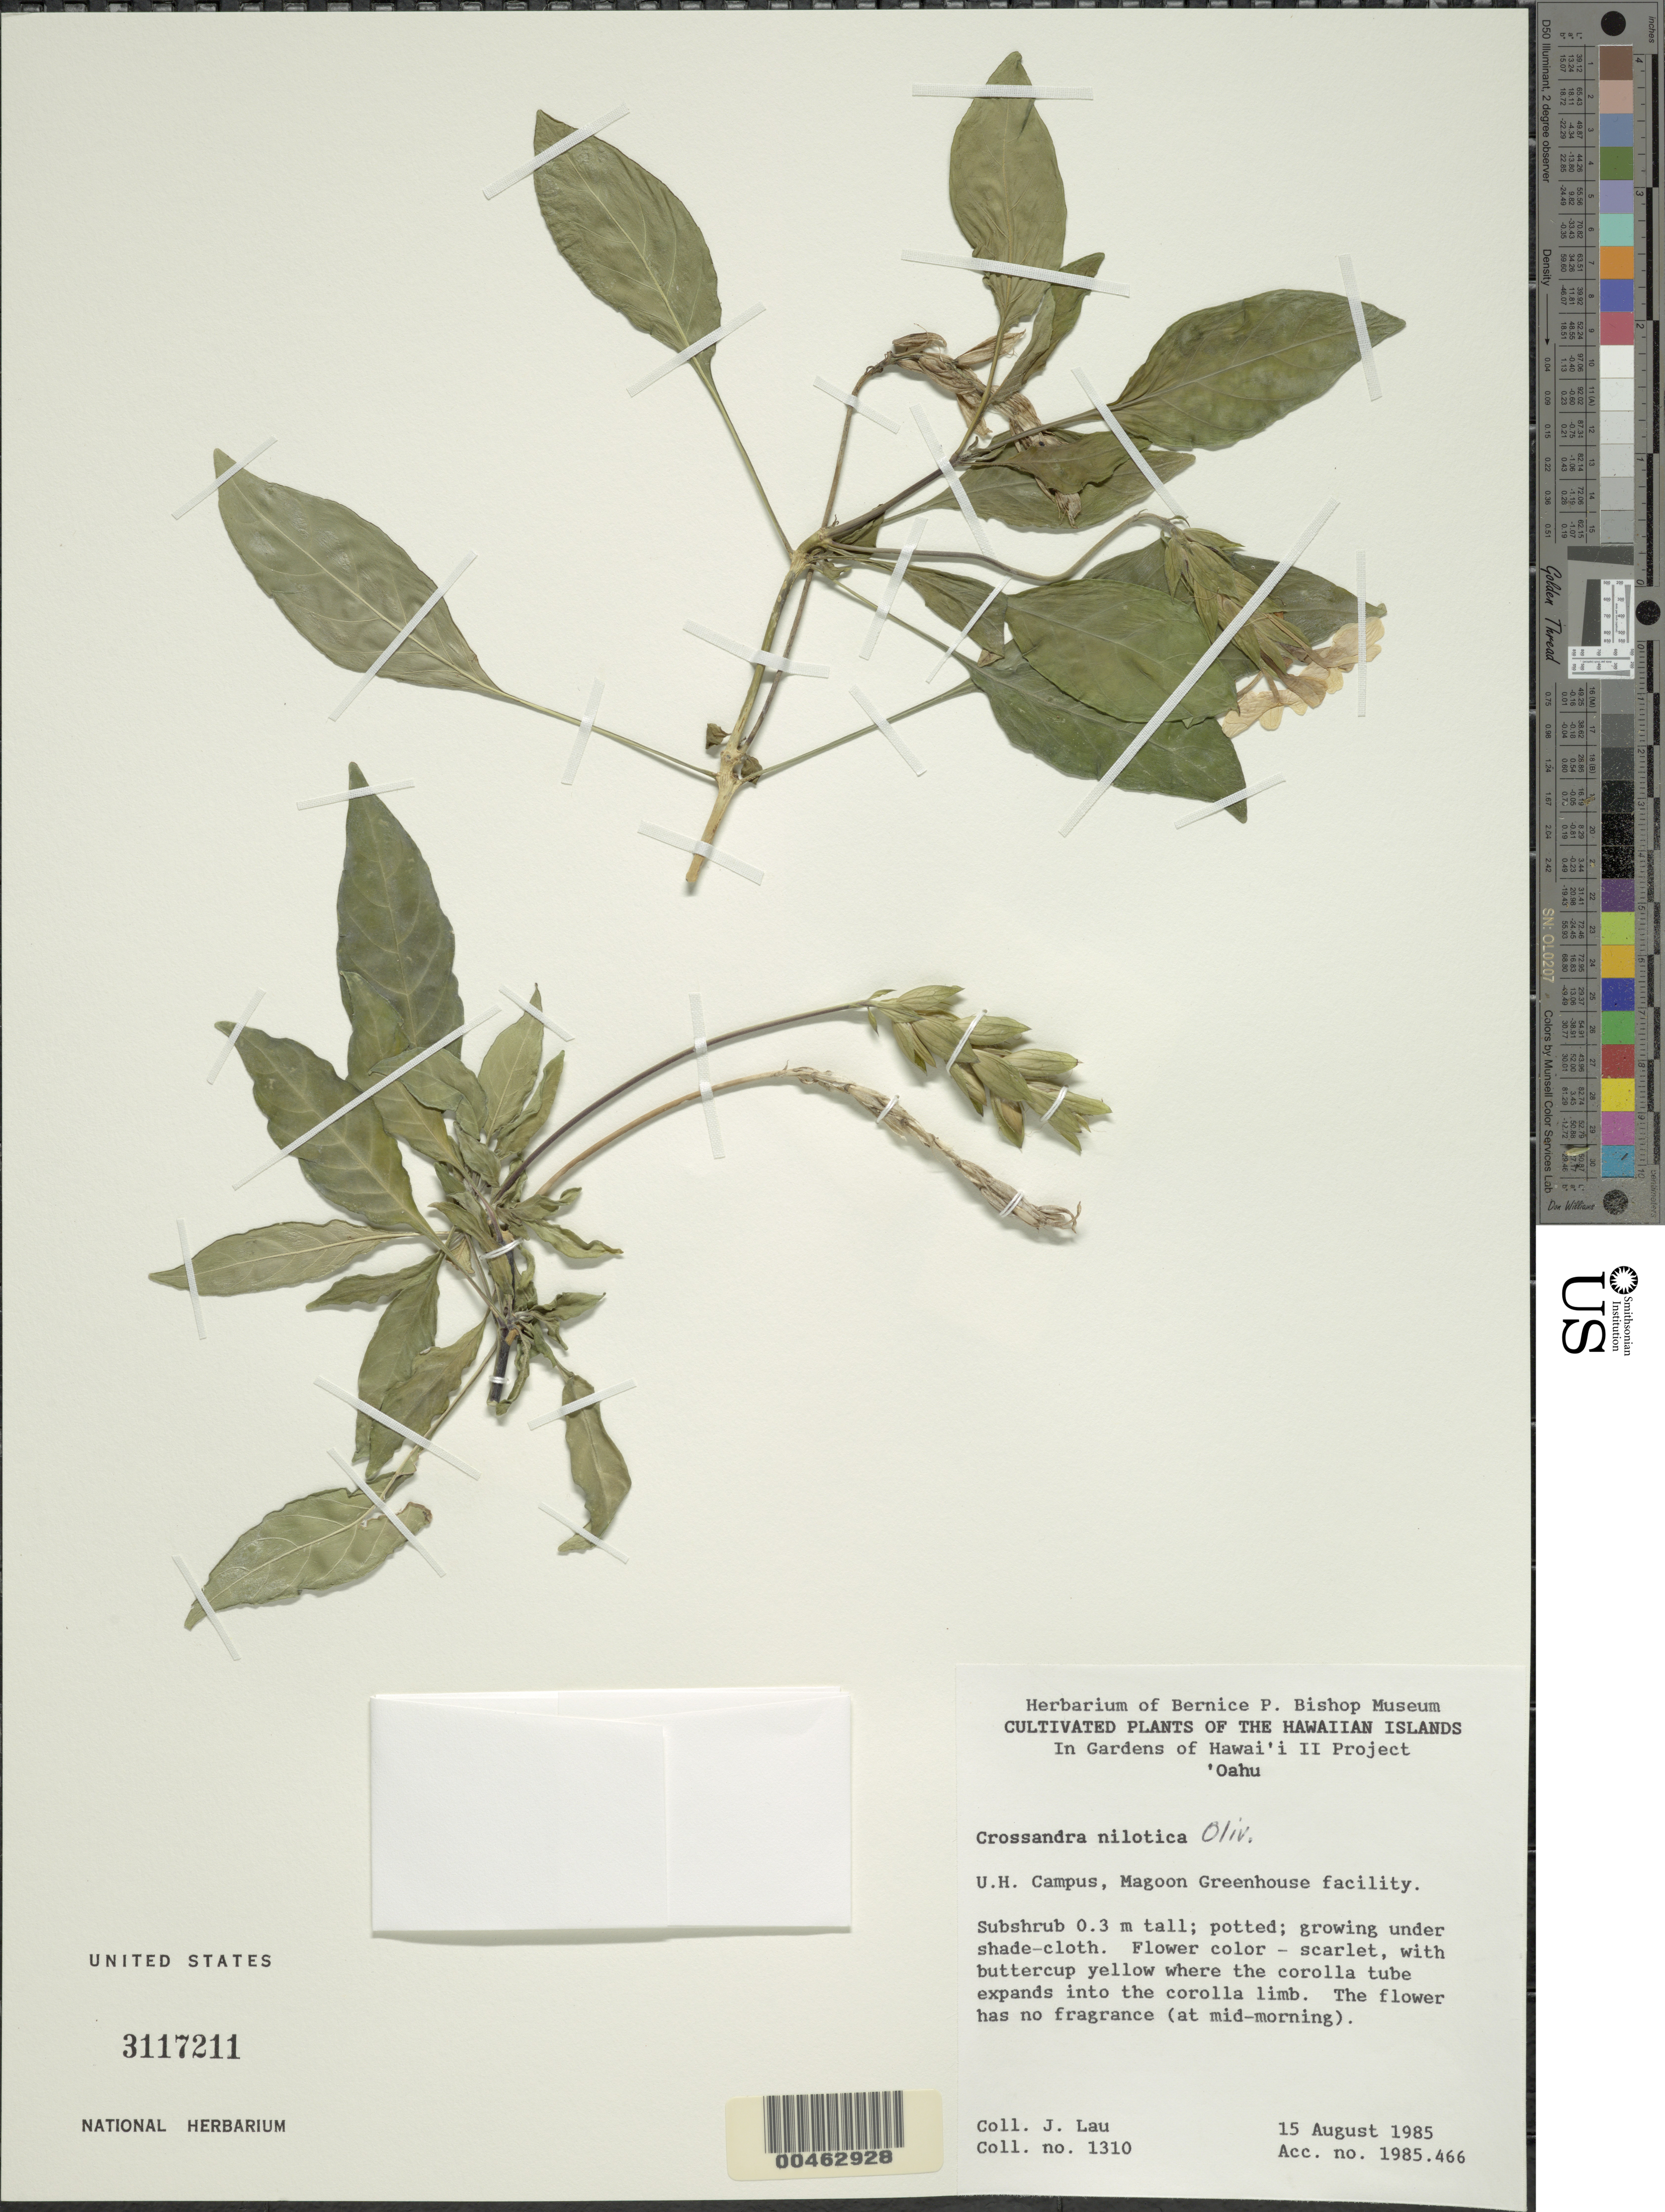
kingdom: Plantae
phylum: Tracheophyta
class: Magnoliopsida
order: Lamiales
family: Acanthaceae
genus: Crossandra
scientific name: Crossandra nilotica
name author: Oliv.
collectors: J. Lau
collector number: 1310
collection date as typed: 15 Aug 1985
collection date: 1985-08-15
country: United States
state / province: Hawaii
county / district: Honolulu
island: Oahu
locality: U.H. Campus, Magoon Greenhouse facility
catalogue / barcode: US 3117211